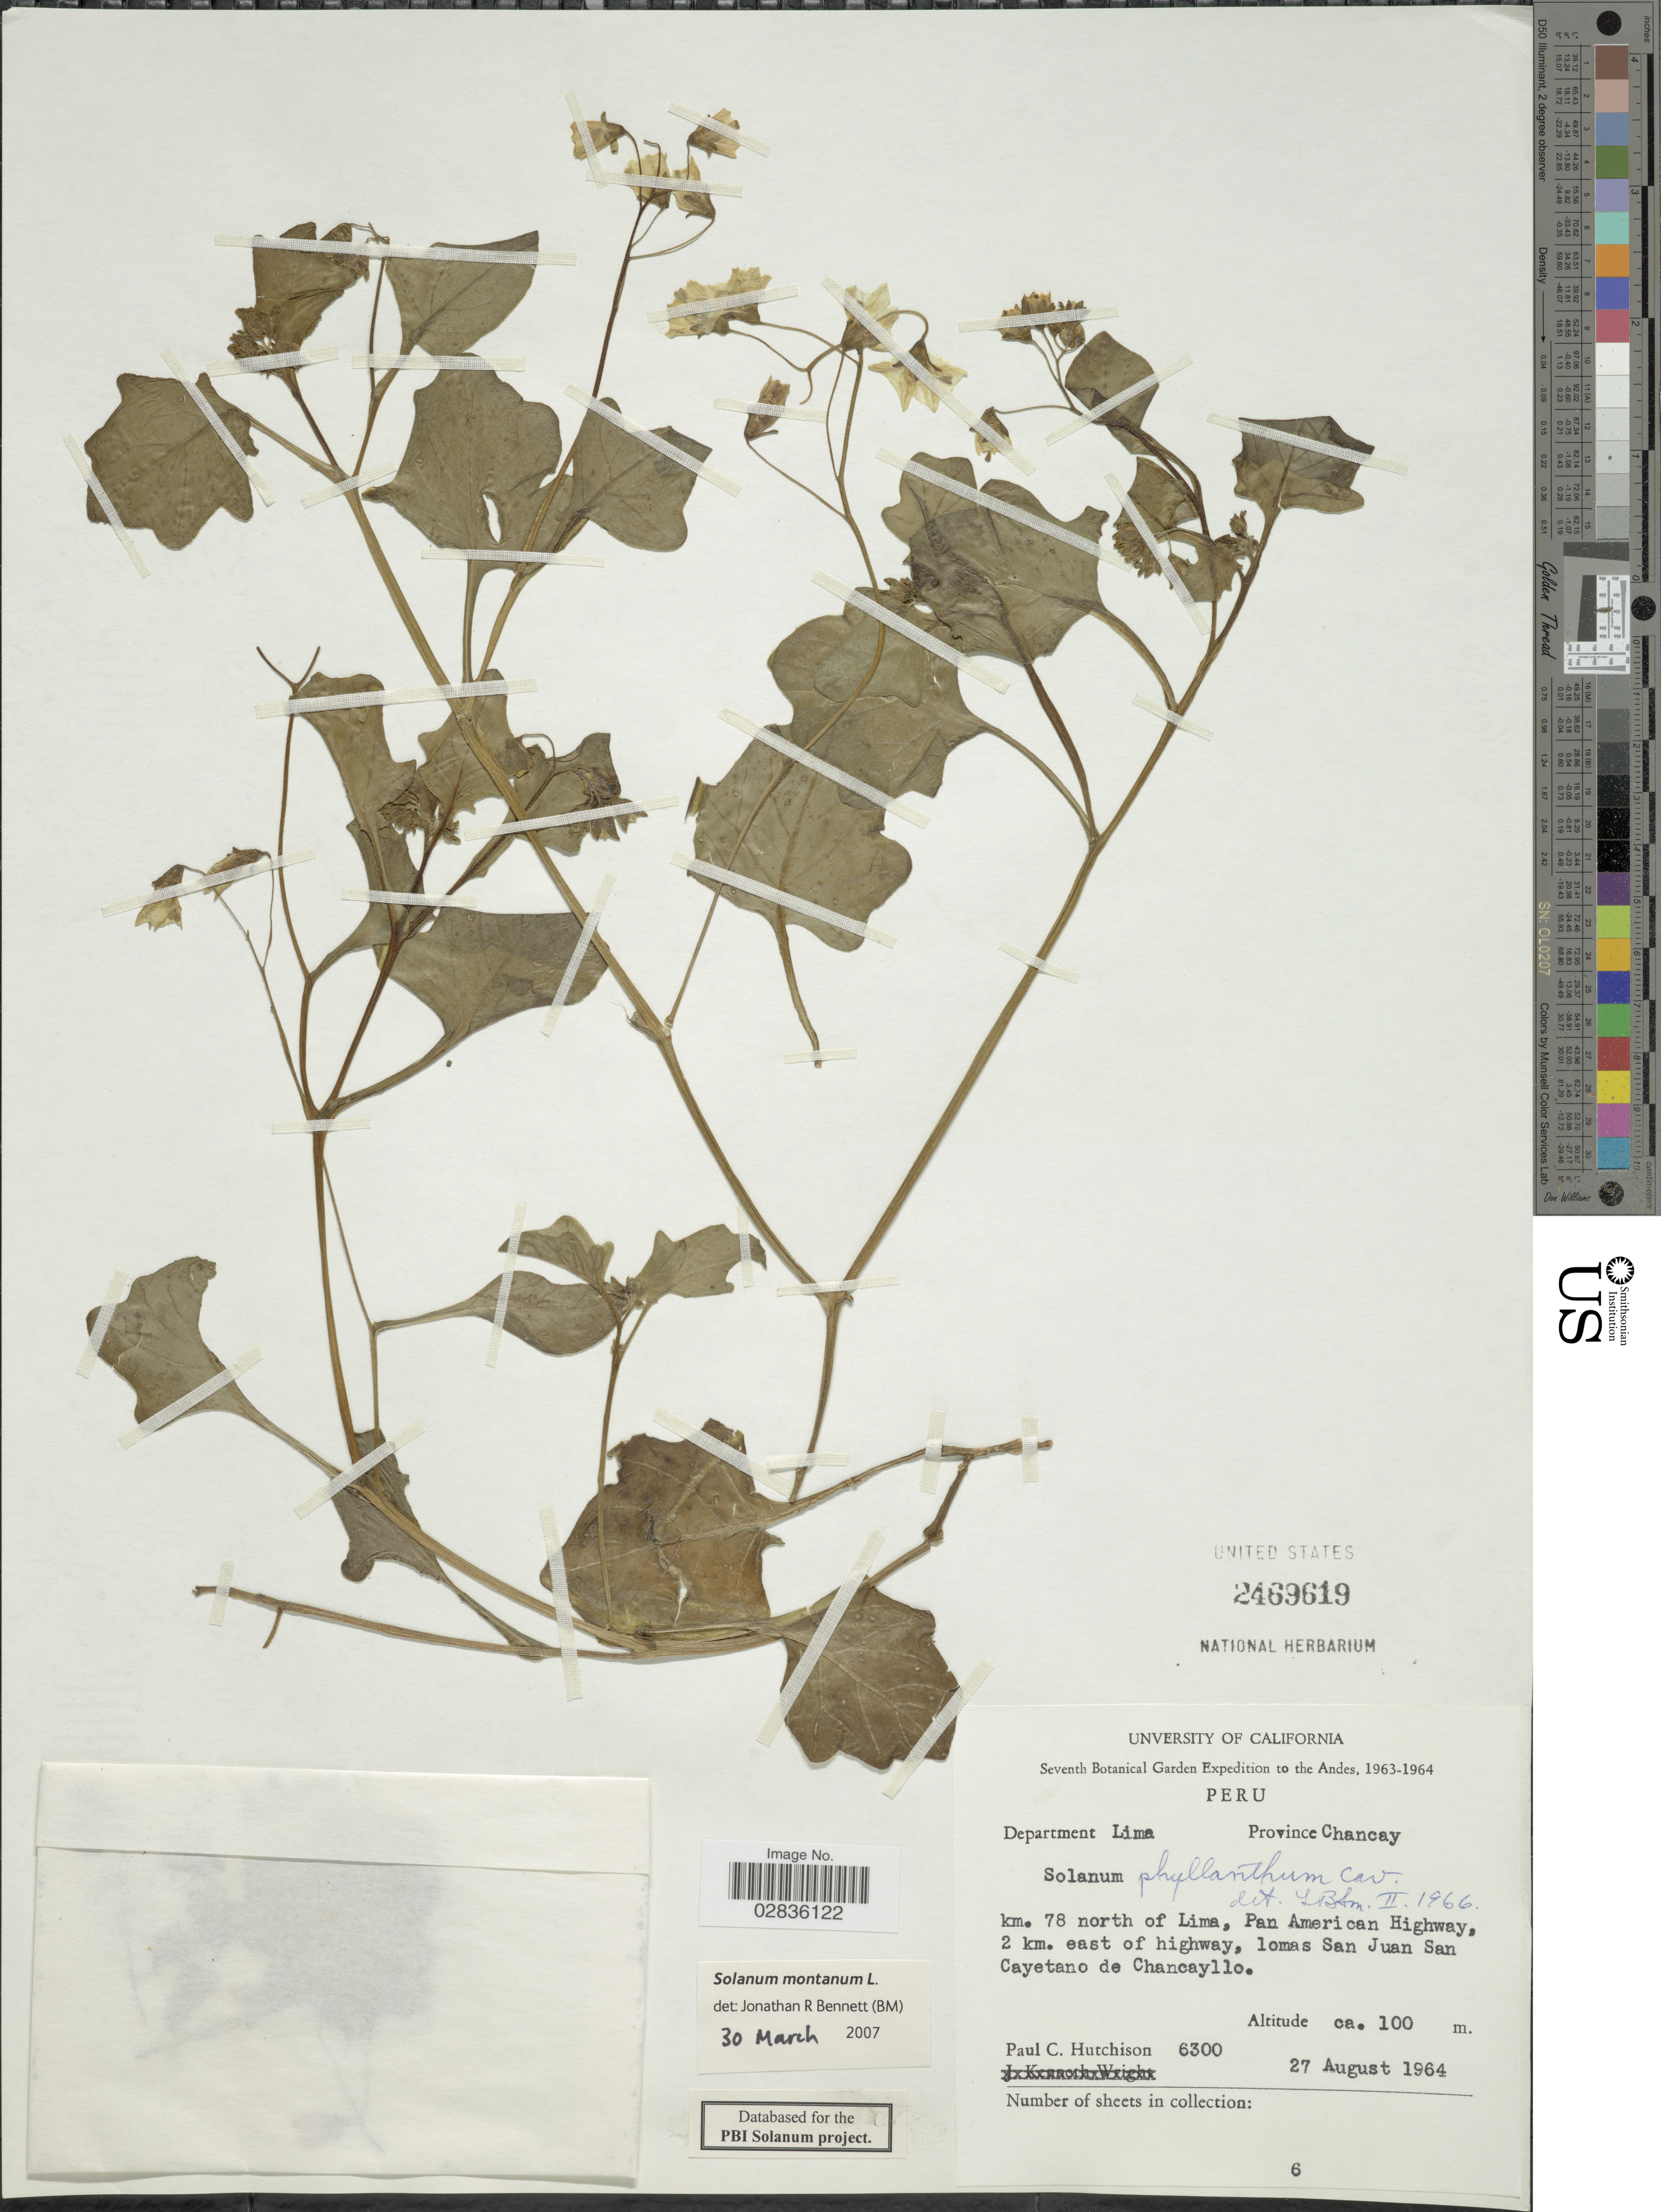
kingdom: Plantae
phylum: Tracheophyta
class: Magnoliopsida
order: Solanales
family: Solanaceae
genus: Solanum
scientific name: Solanum montanum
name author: L.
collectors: P. C. Hutchison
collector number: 6300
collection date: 1964-08-27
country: Peru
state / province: Lima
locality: The Andes. Department Lima. Province Chancay. Km. 78 north of Lima, Pan American Highway, 2 km. east of highway, lomas San Juan San Cayetano de Chancayllo.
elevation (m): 100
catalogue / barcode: US 2469619